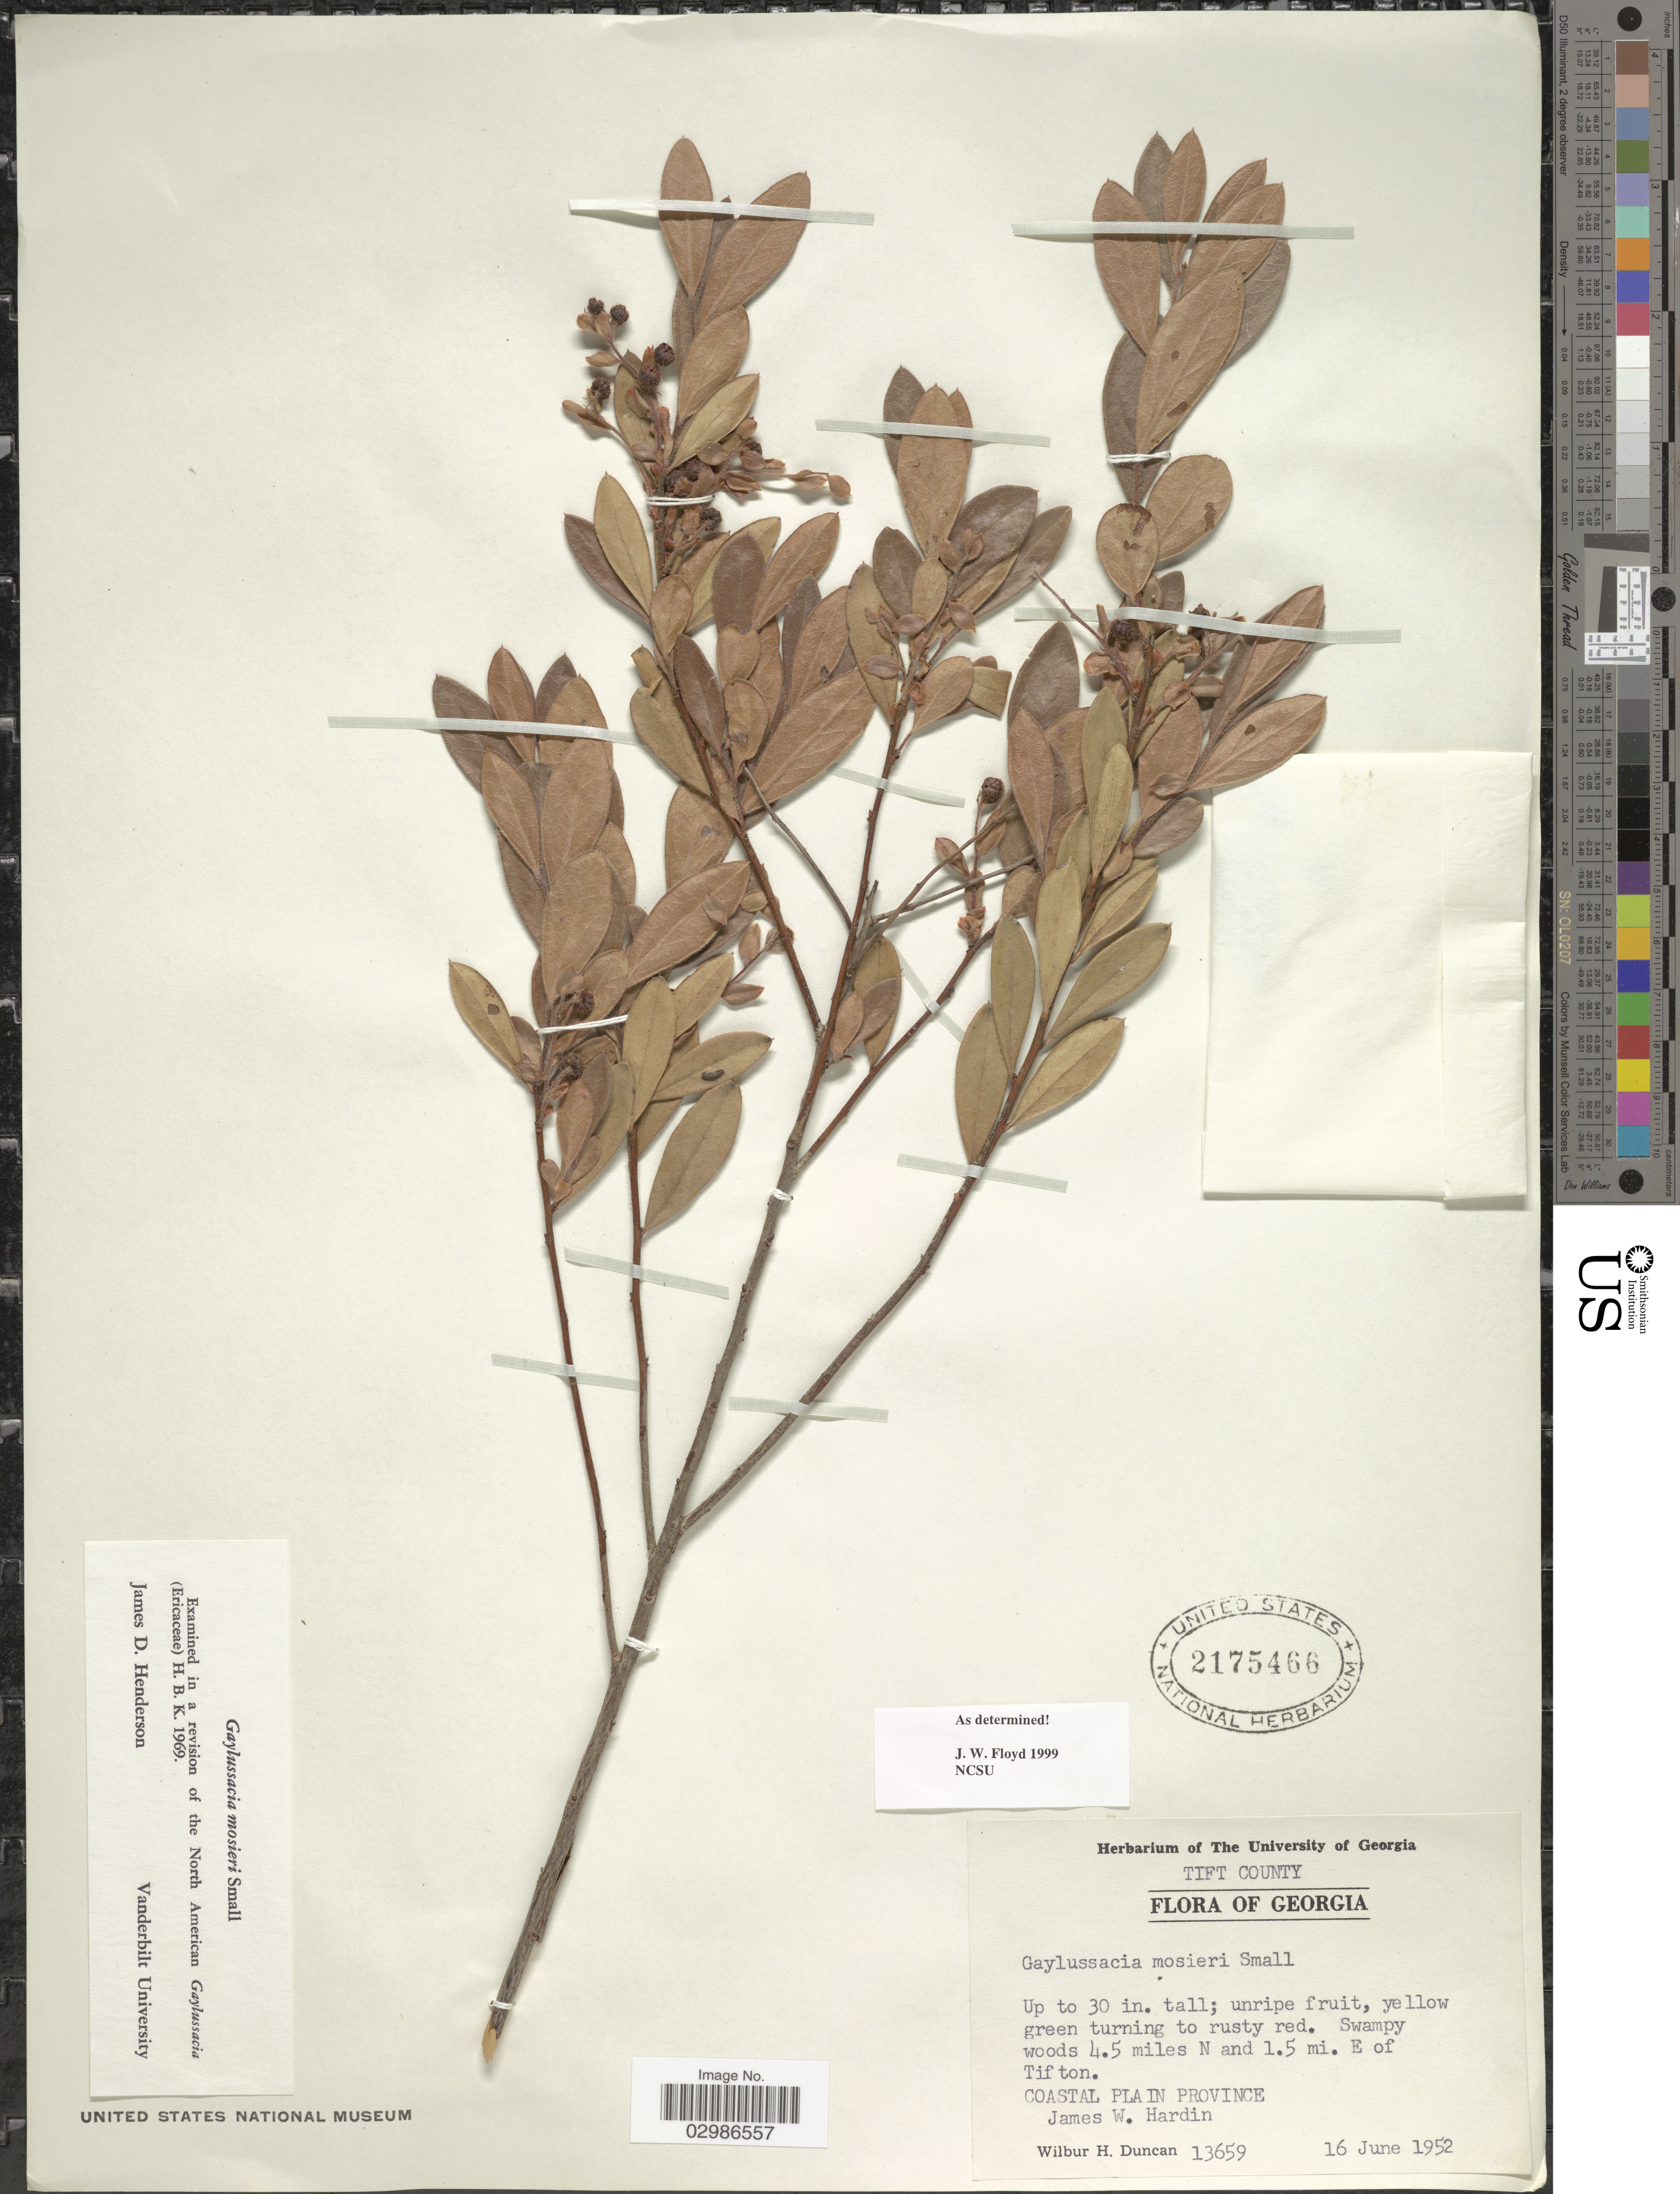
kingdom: Plantae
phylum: Tracheophyta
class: Magnoliopsida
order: Ericales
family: Ericaceae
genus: Gaylussacia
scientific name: Gaylussacia mosieri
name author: Small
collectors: W. H. Duncan & J. W. Hardin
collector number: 13659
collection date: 1952-06-16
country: United States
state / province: Georgia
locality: Tift County. 4.5 miles N and 1.5 mi. E of Tifton. Coastal Plain province.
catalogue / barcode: US 2175466